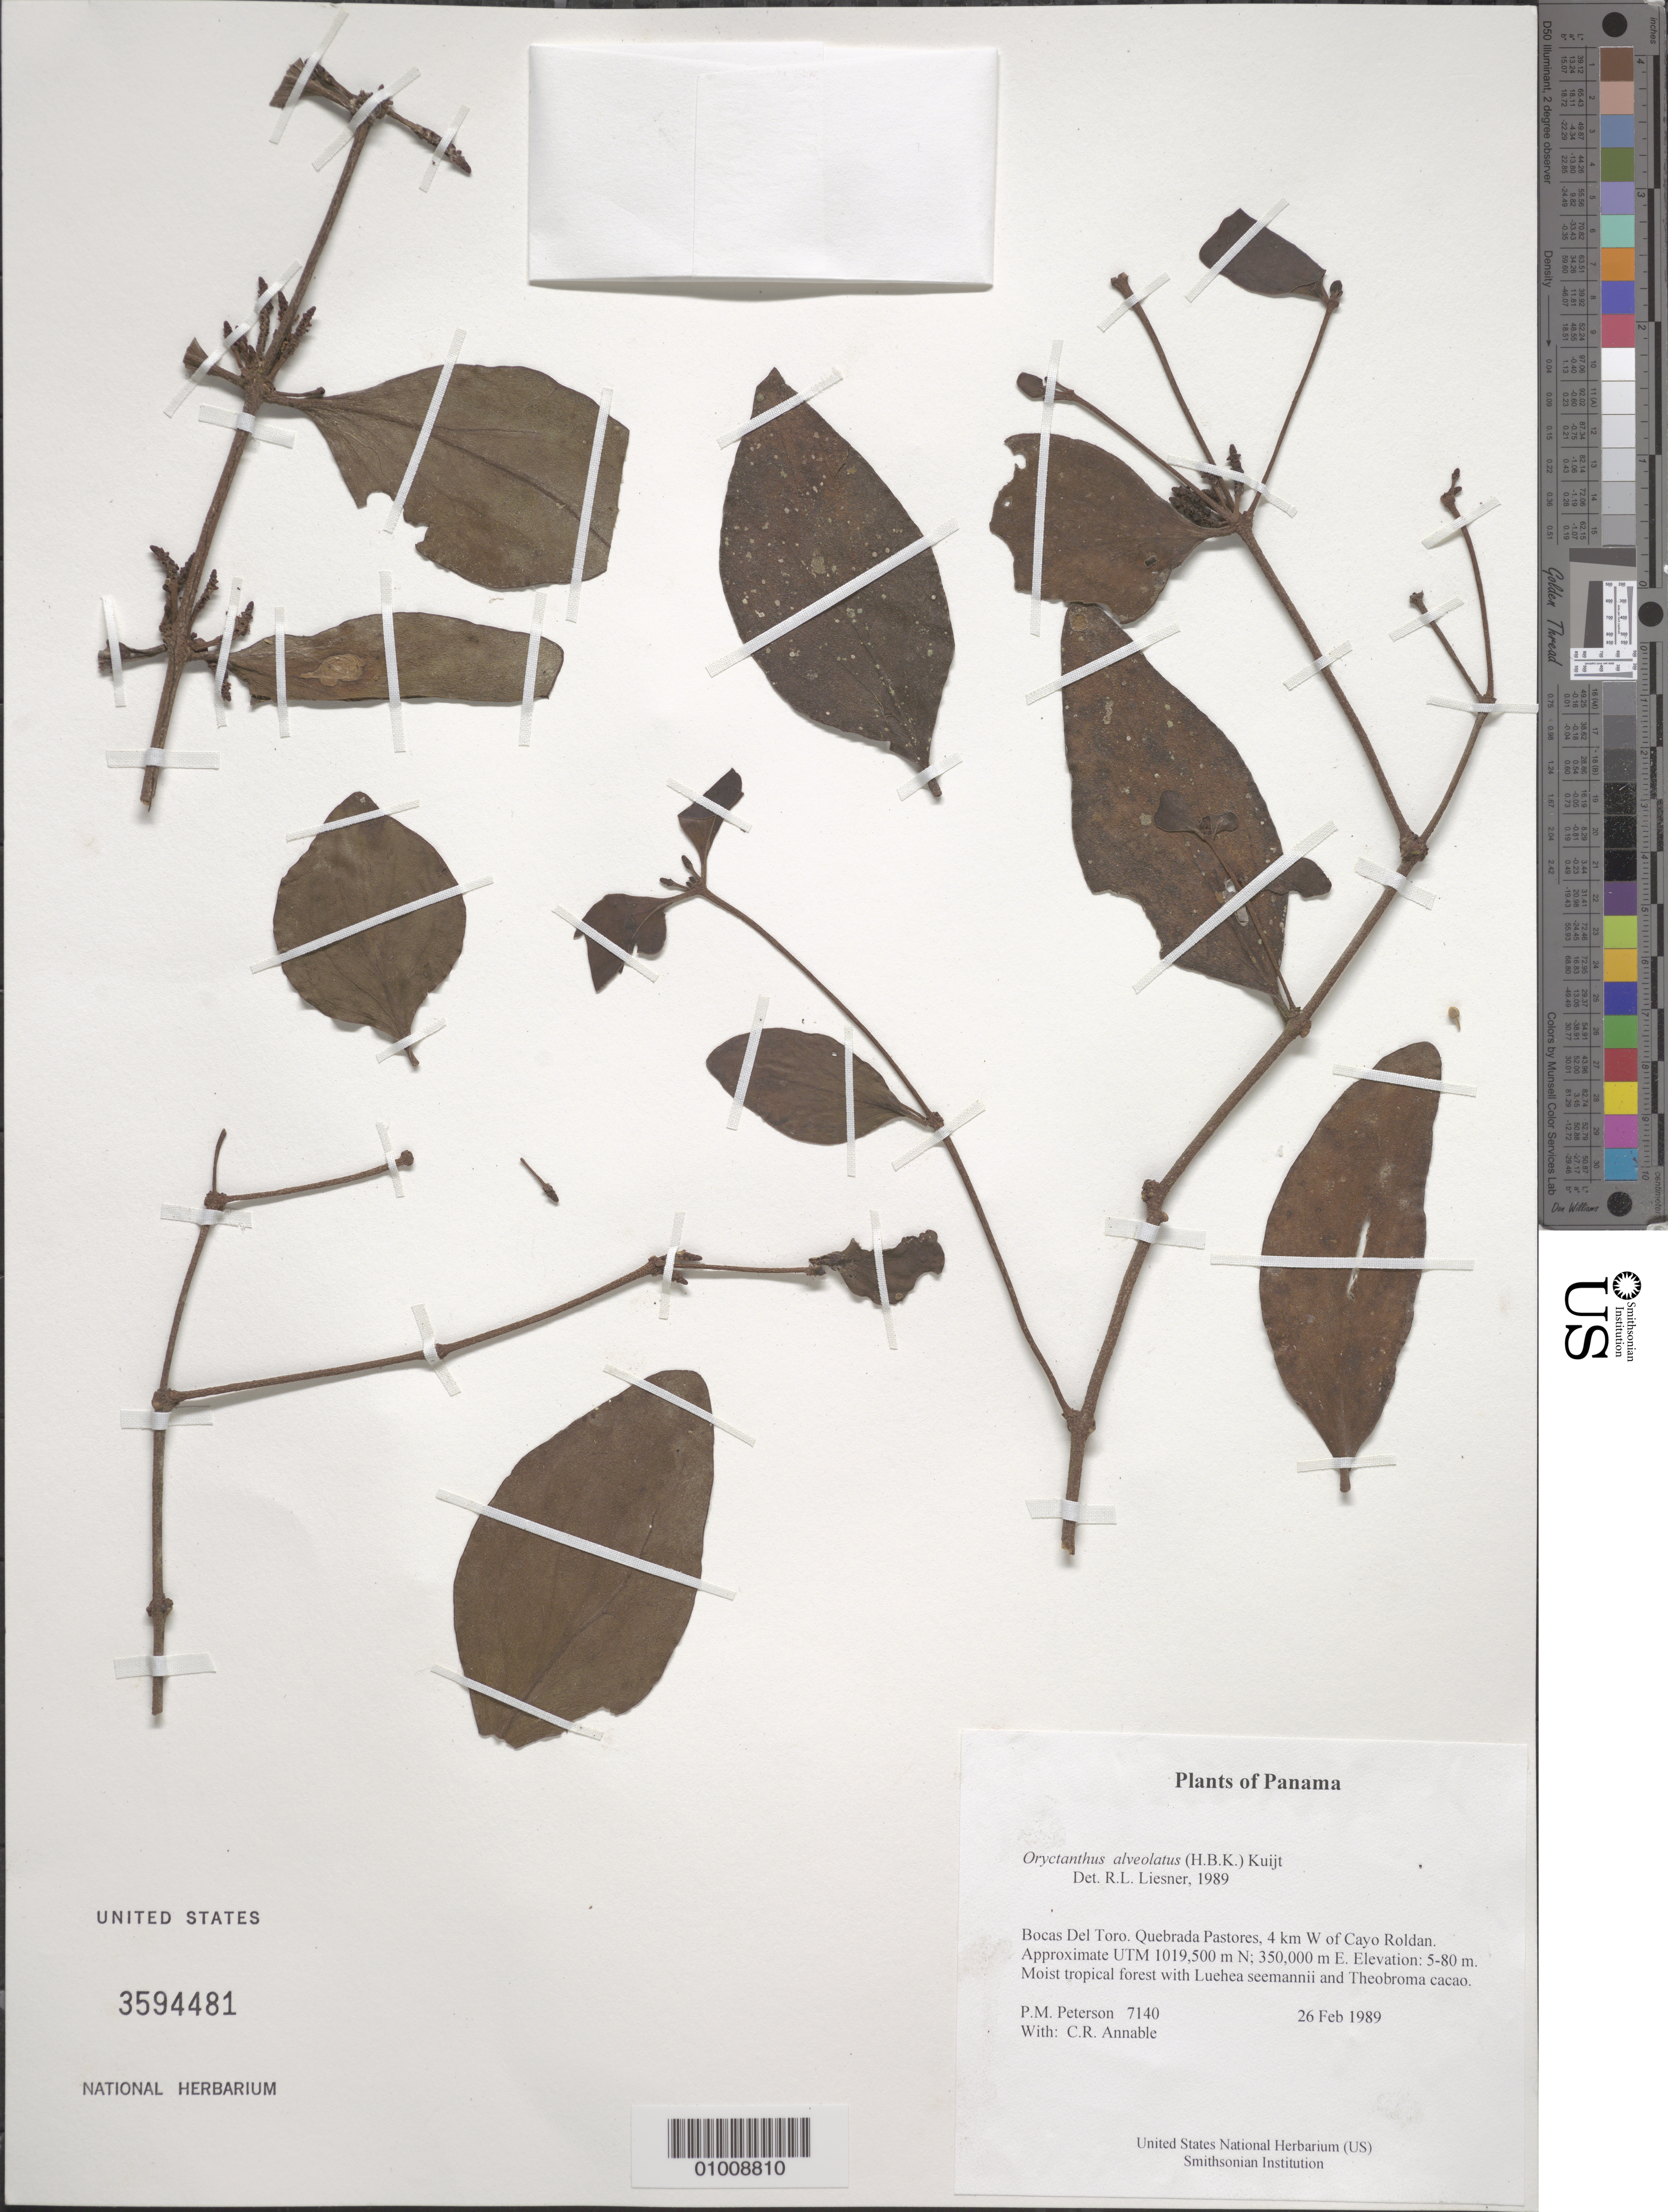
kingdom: Plantae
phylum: Tracheophyta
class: Magnoliopsida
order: Santalales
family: Loranthaceae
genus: Oryctanthus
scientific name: Oryctanthus alveolatus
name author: (Kunth) Kuijt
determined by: Liesner, R. L.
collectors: P. M. Peterson & C. R. Annable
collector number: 07140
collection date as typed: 26 Feb 1989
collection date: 1989-02-26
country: Panama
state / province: Bocas del Toro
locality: Quebrada Pastores, 4 km W of Cayo Roldan. Approximate UTM 1019,500 m N; 350,000 m E.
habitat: Moist tropical forest with Luehea seemannii and Theobroma cacao.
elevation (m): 5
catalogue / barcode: US 3594481